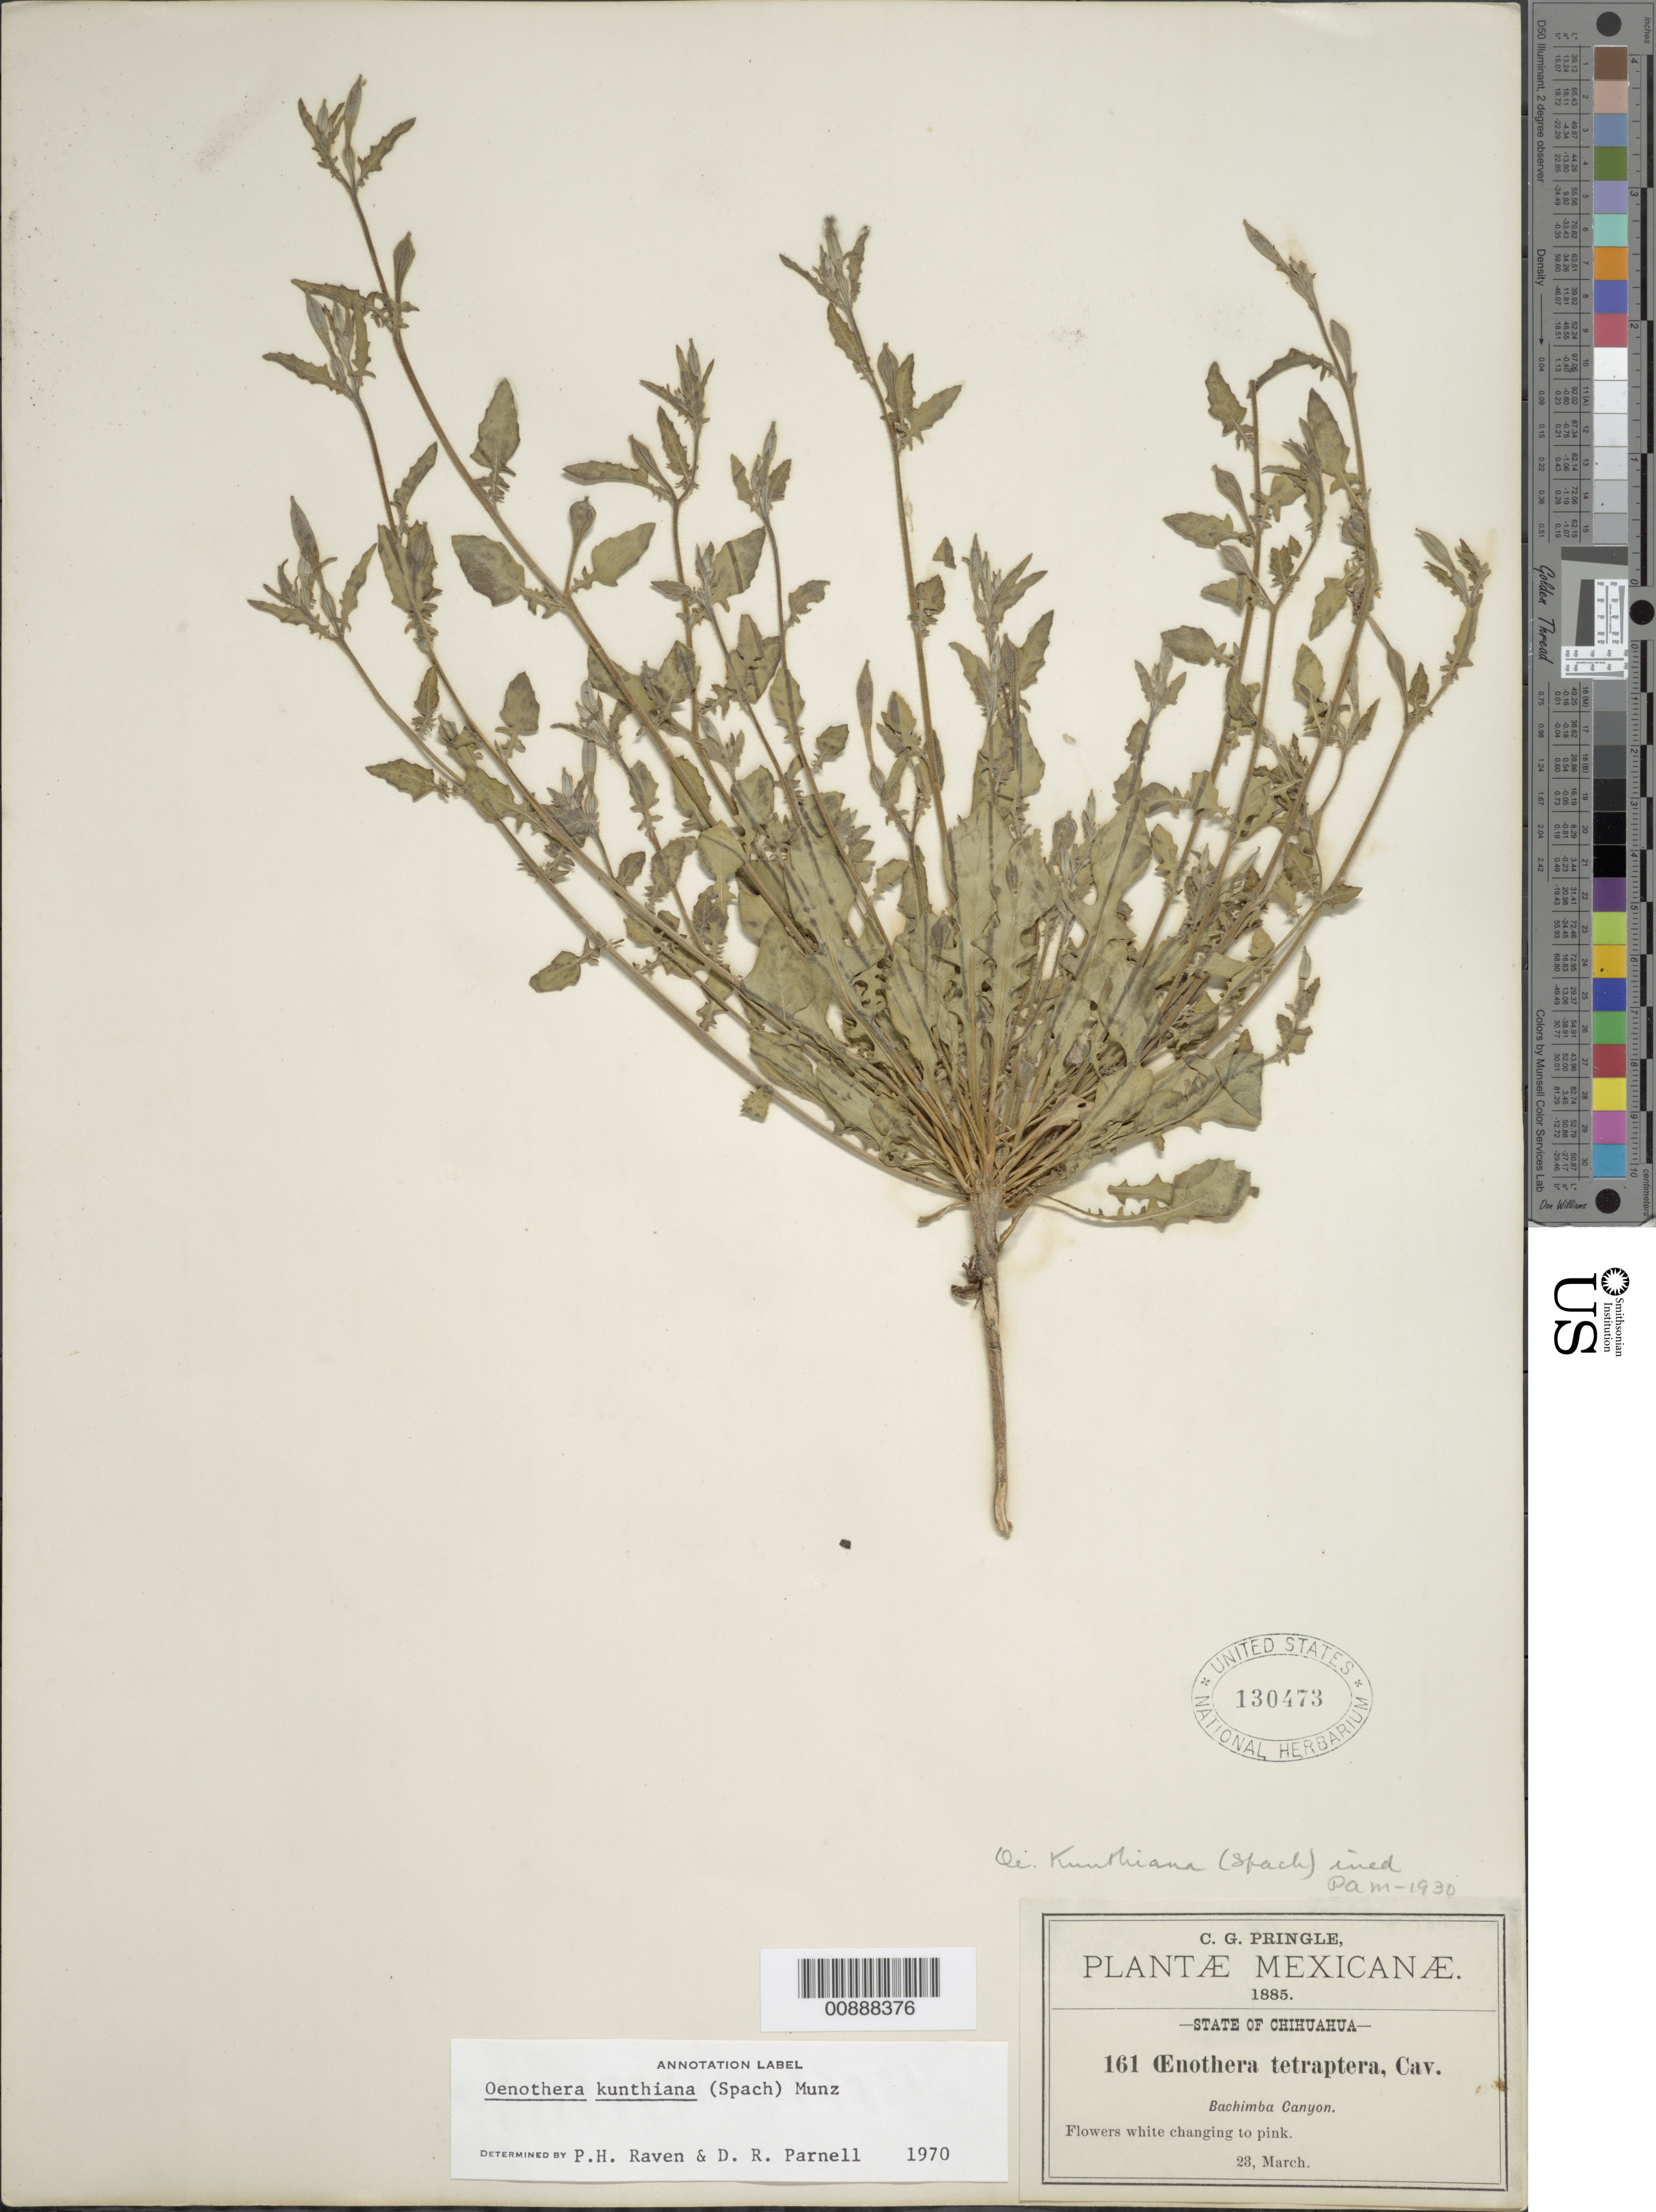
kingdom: Plantae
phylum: Tracheophyta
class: Magnoliopsida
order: Myrtales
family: Onagraceae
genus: Oenothera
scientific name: Oenothera kunthiana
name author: (Spach) Munz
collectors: C. G. Pringle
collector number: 161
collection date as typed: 23 Mar 1885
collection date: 1885-03-23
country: Mexico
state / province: Chihuahua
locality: Bachimba Canyon, Chihuahua.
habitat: Flowers white changing to pink.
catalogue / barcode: US 130473